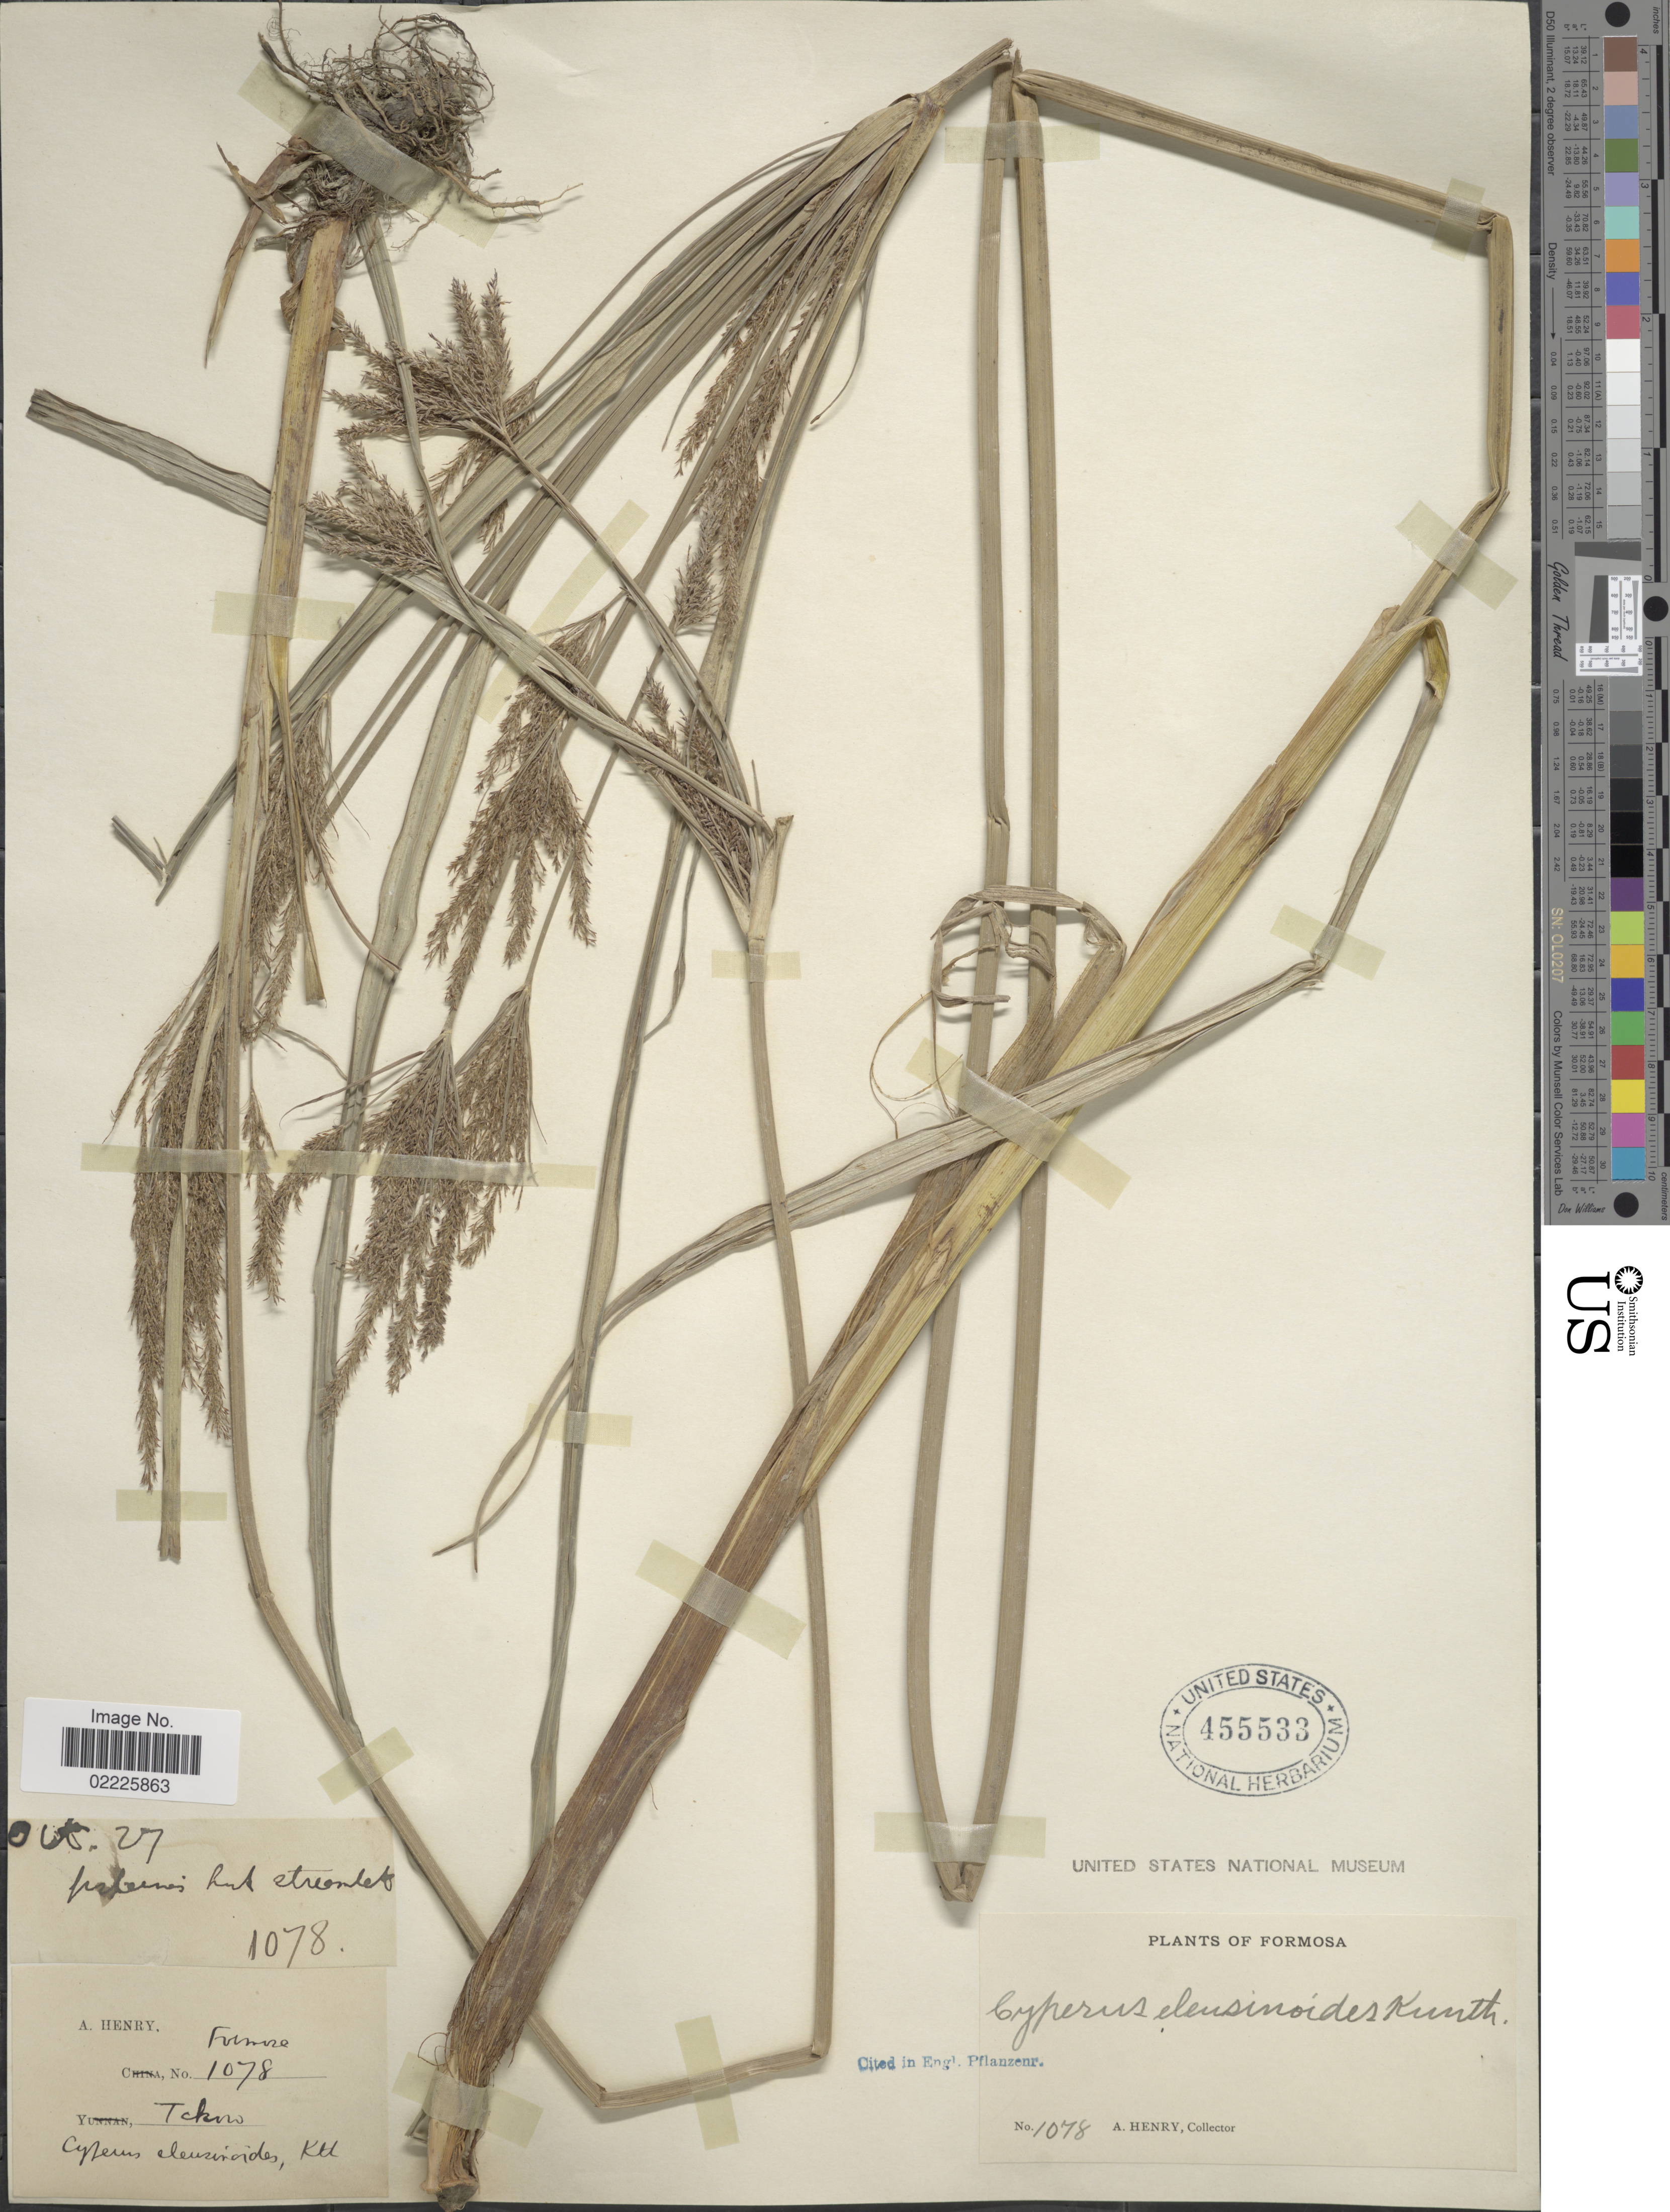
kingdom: Plantae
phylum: Tracheophyta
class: Liliopsida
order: Poales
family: Cyperaceae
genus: Cyperus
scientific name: Cyperus nutans subsp. eleusinoides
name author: (Kunth) T. Koyama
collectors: A. Henry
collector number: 1078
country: Taiwan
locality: Formosa, Takow, fishermens hut streamlet.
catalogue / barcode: US 455533